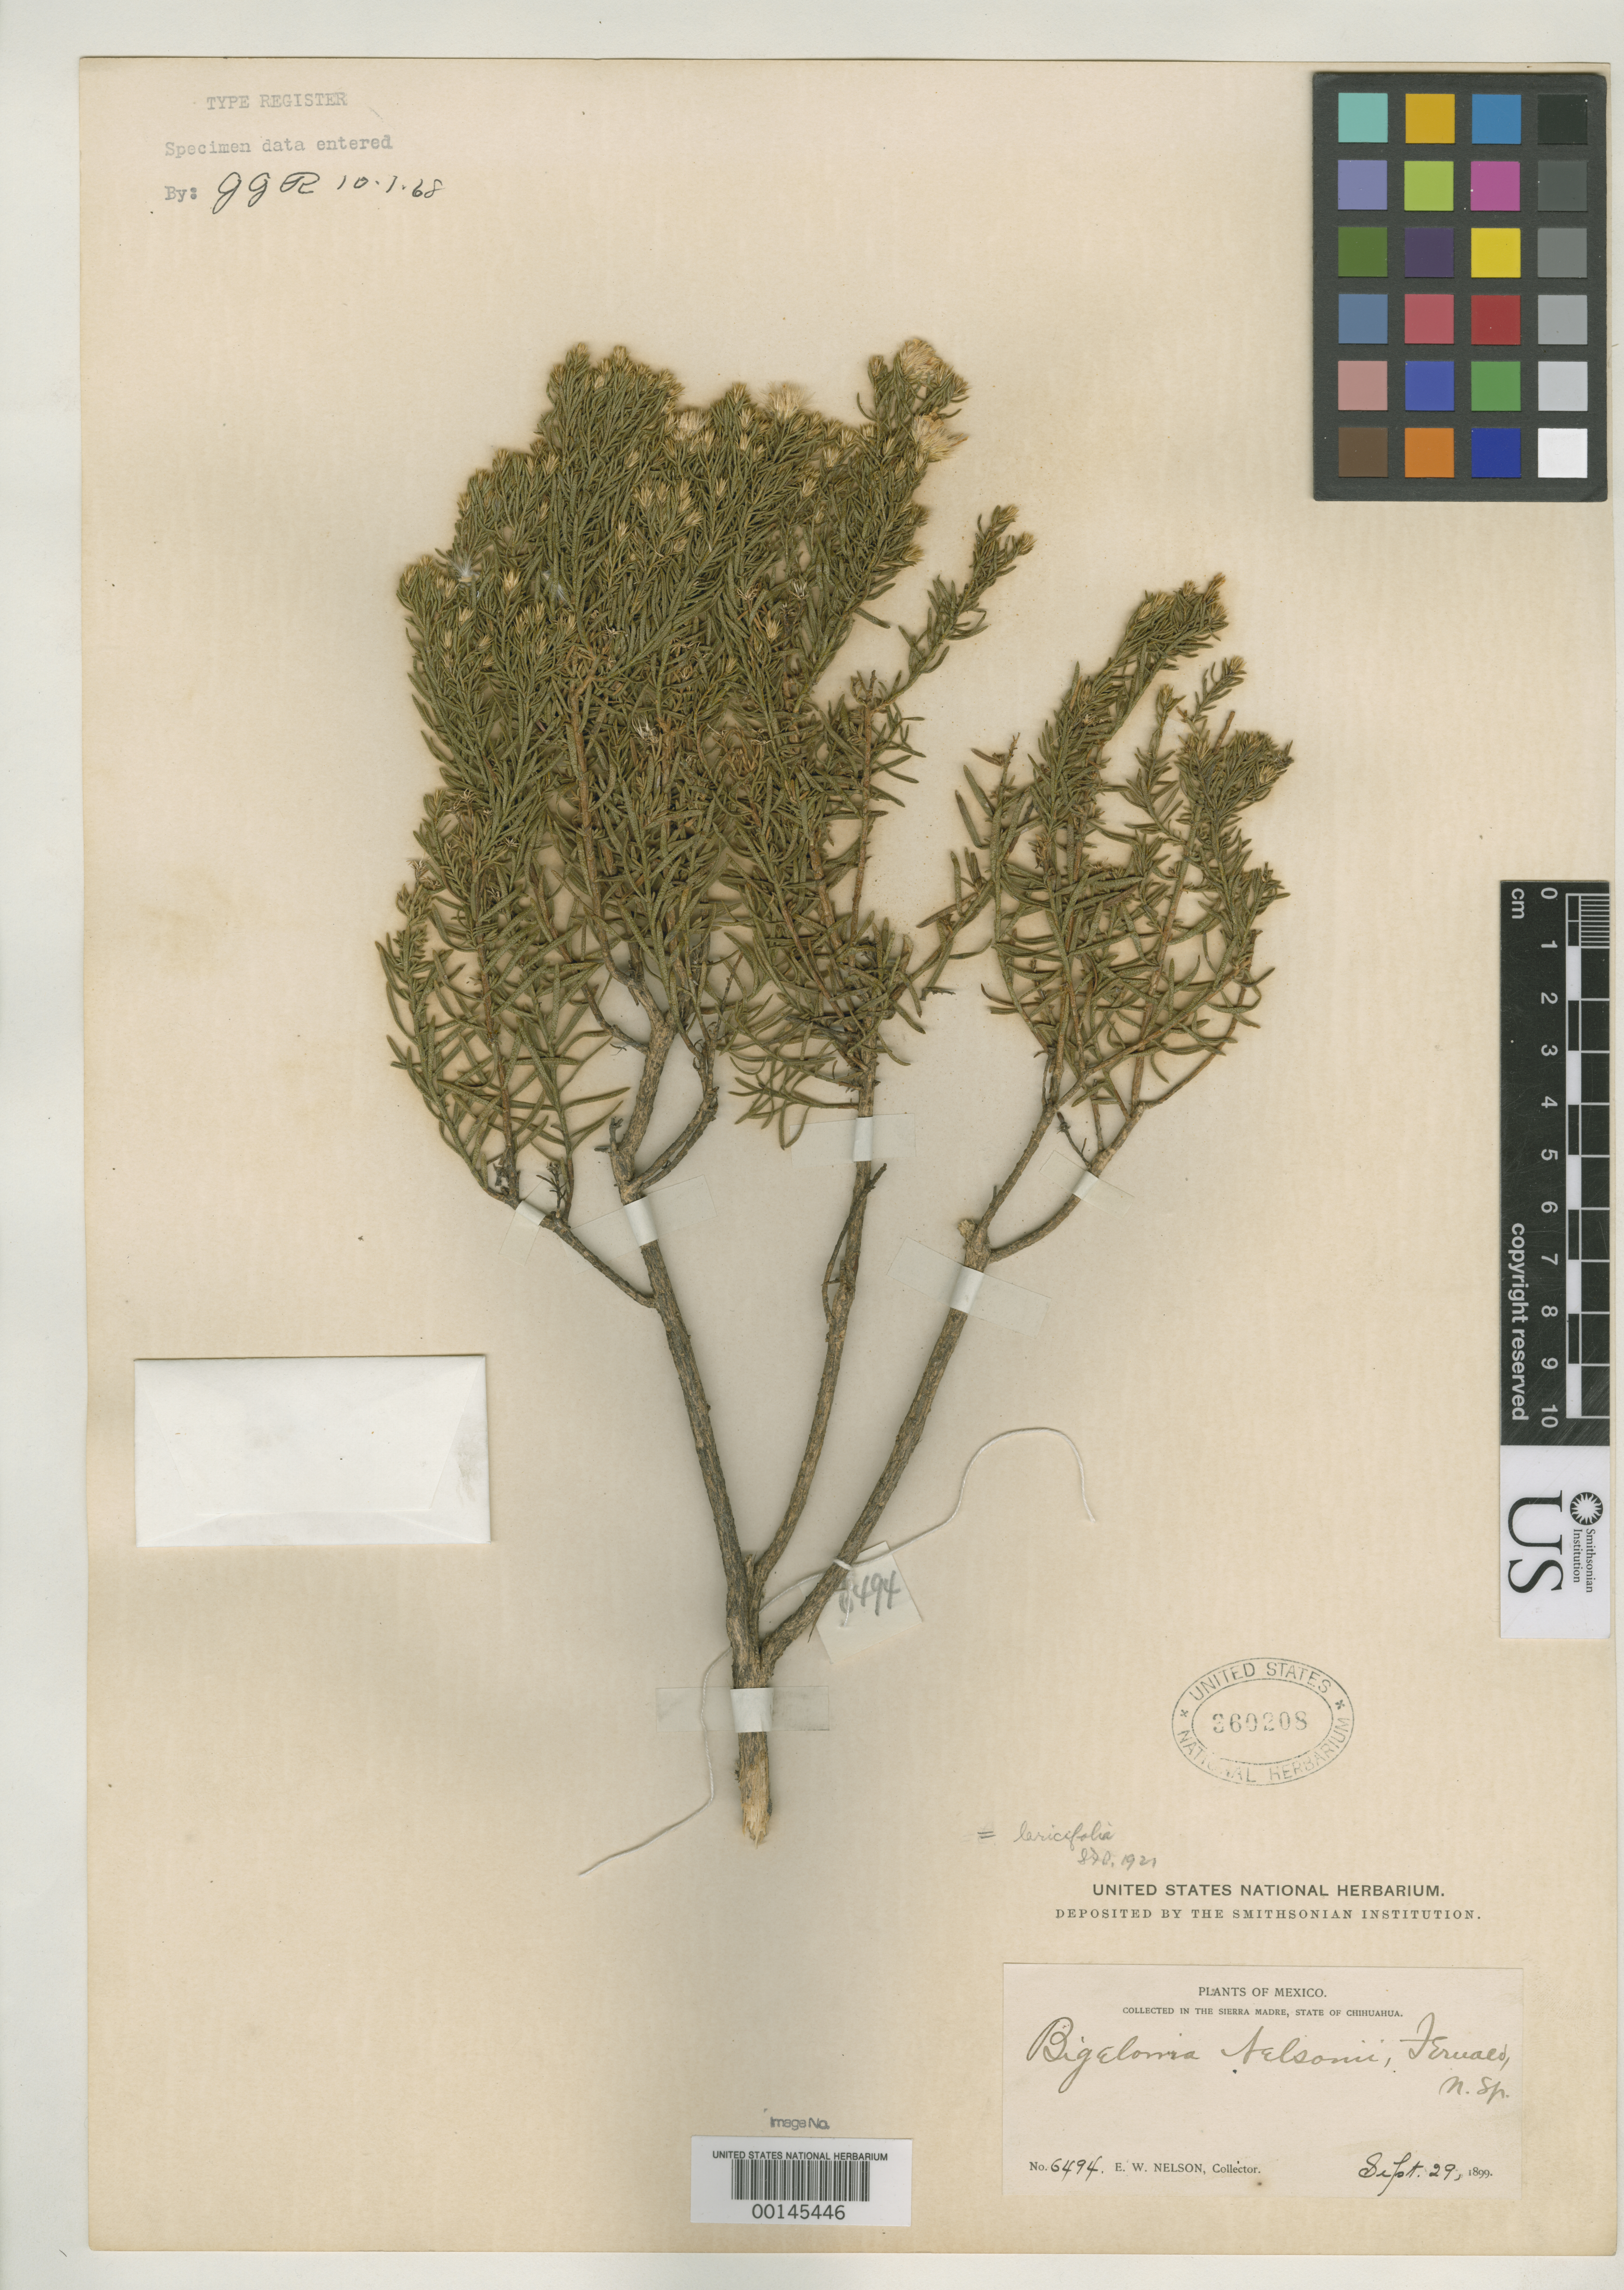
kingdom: Plantae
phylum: Tracheophyta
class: Magnoliopsida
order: Asterales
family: Asteraceae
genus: Bigelowia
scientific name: Bigelowia nelsonii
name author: Fernald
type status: Isotype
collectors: E. W. Nelson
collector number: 6494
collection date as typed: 29 Sep 1899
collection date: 1899-09-29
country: Mexico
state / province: Chihuahua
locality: Sierra Madre.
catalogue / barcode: US 360208